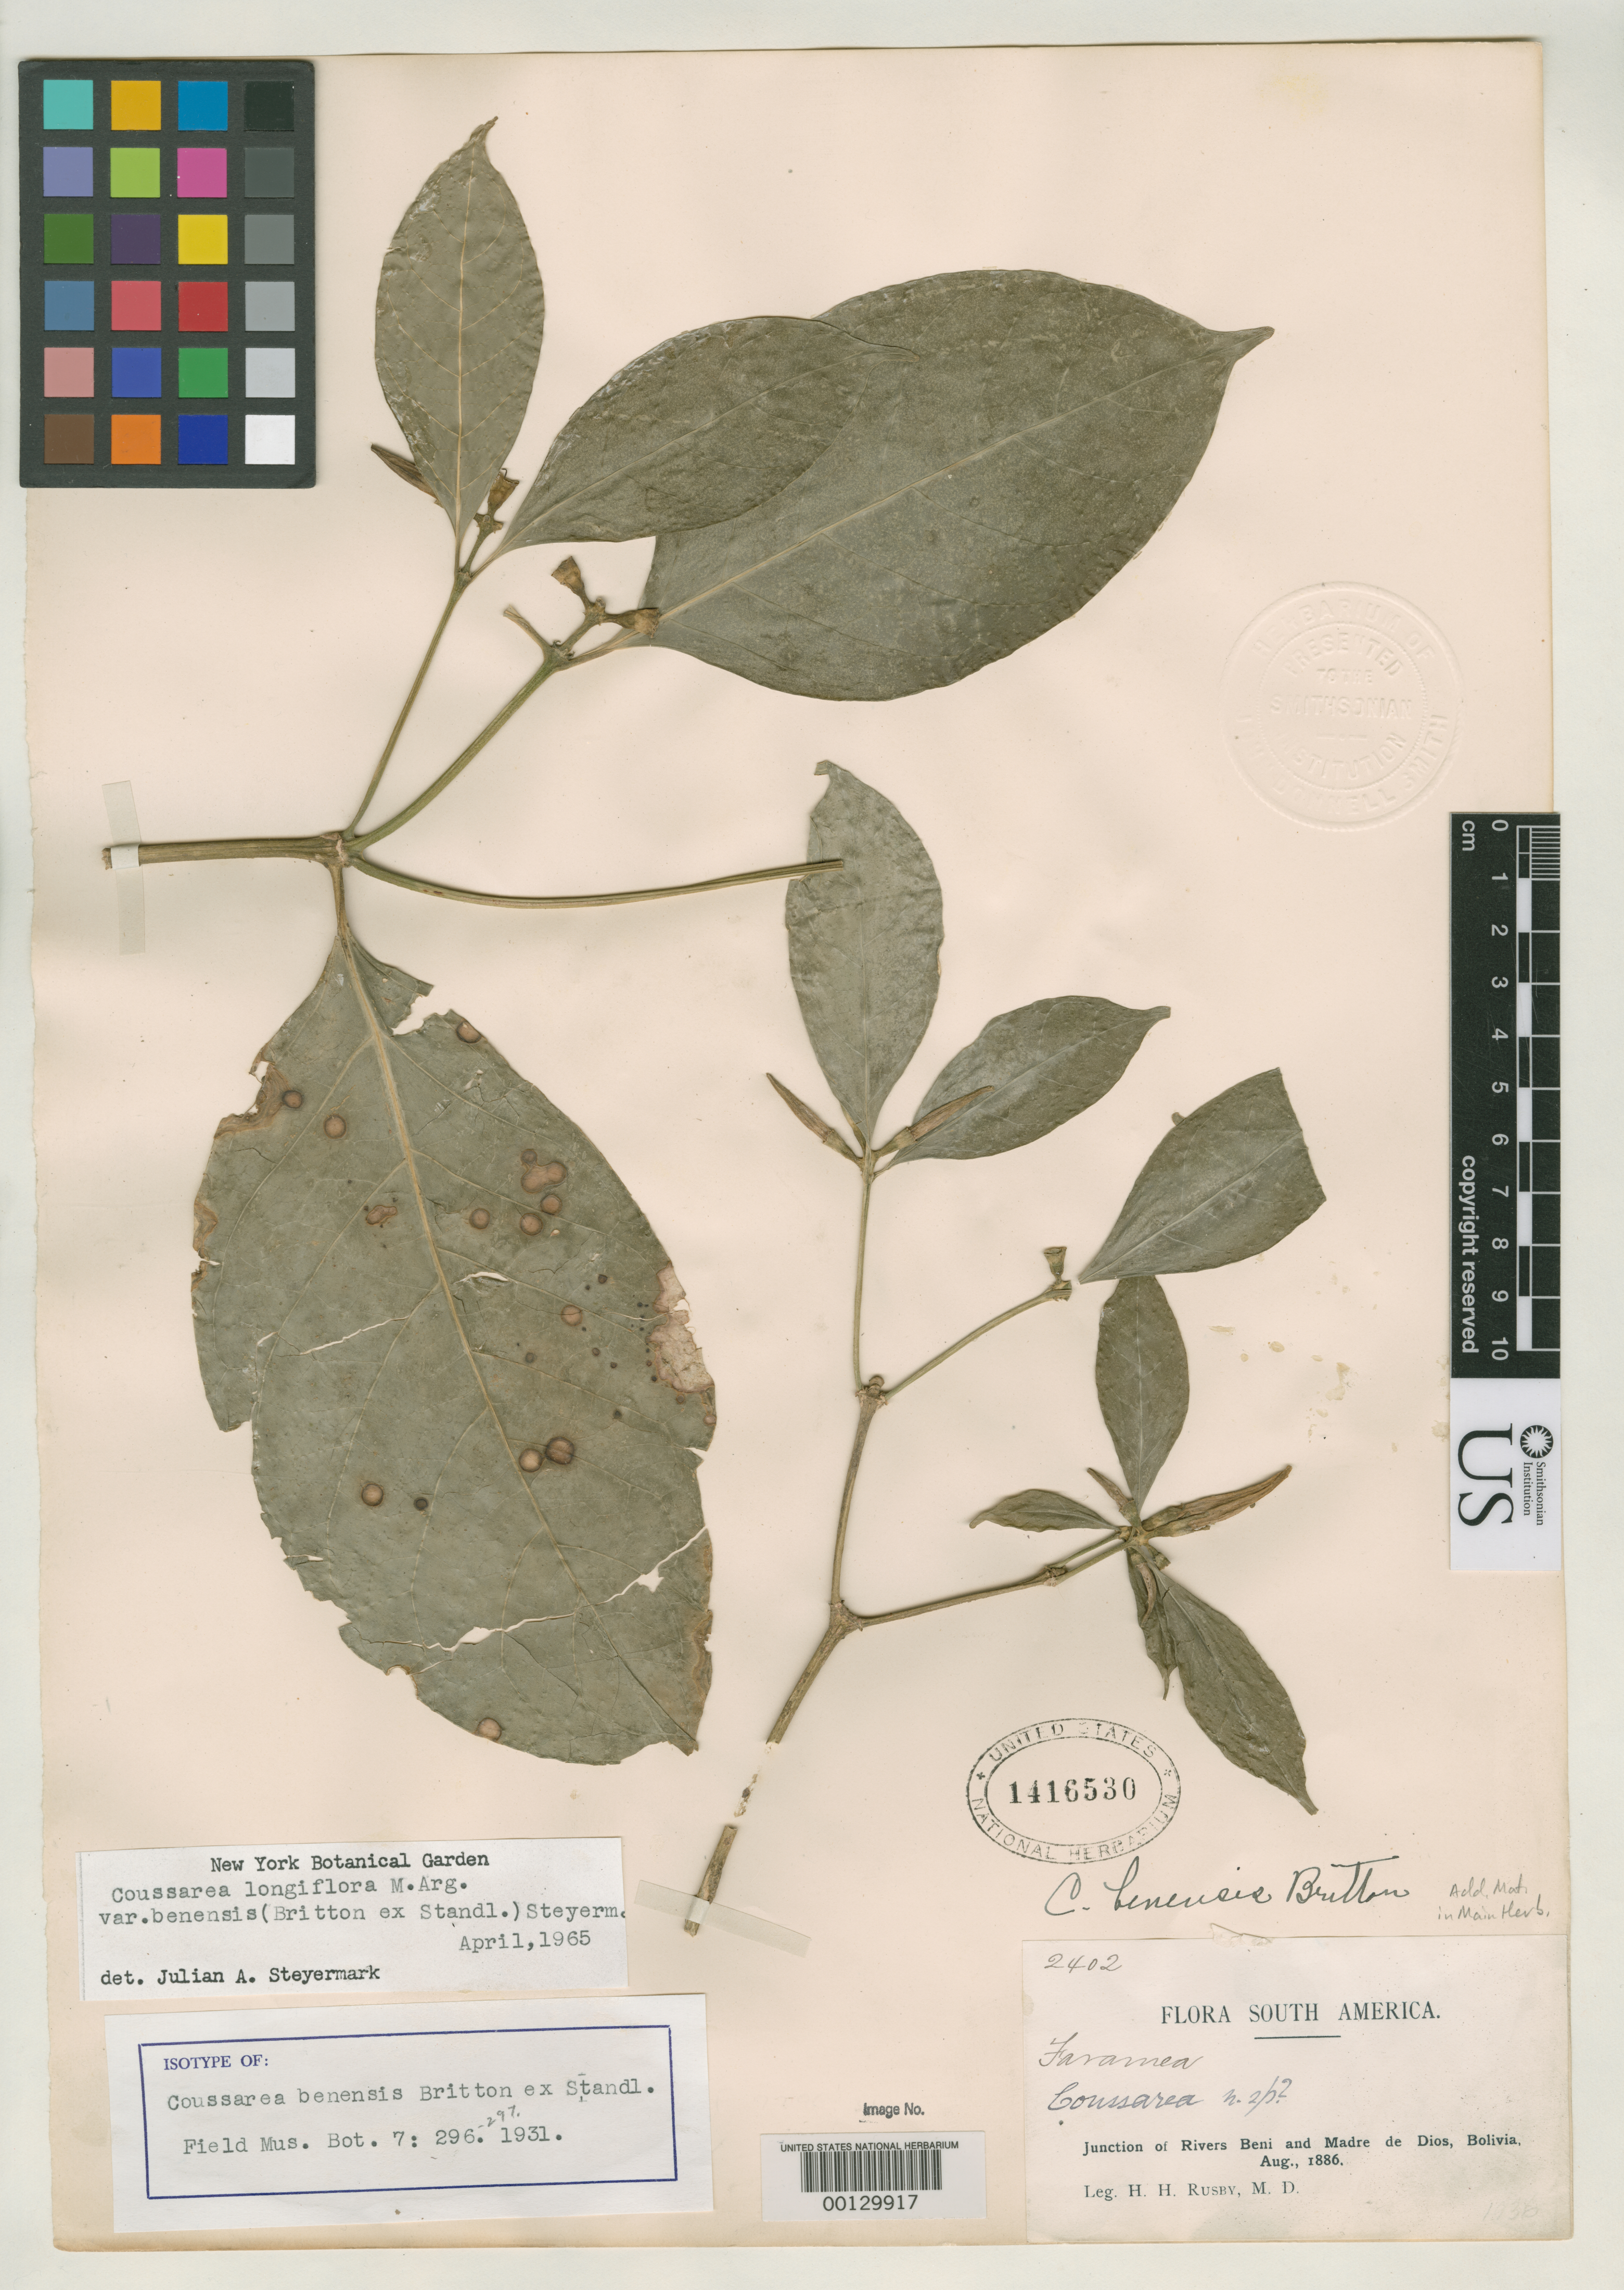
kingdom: Plantae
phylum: Tracheophyta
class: Magnoliopsida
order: Gentianales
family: Rubiaceae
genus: Coussarea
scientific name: Coussarea benensis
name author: Britton ex Standl.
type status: Isotype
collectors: H. H. Rusby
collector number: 2402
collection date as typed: Aug 1886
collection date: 1886-08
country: Bolivia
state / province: Beni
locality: Junction of Rivers Beni and Madre de Dios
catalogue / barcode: US 1416530